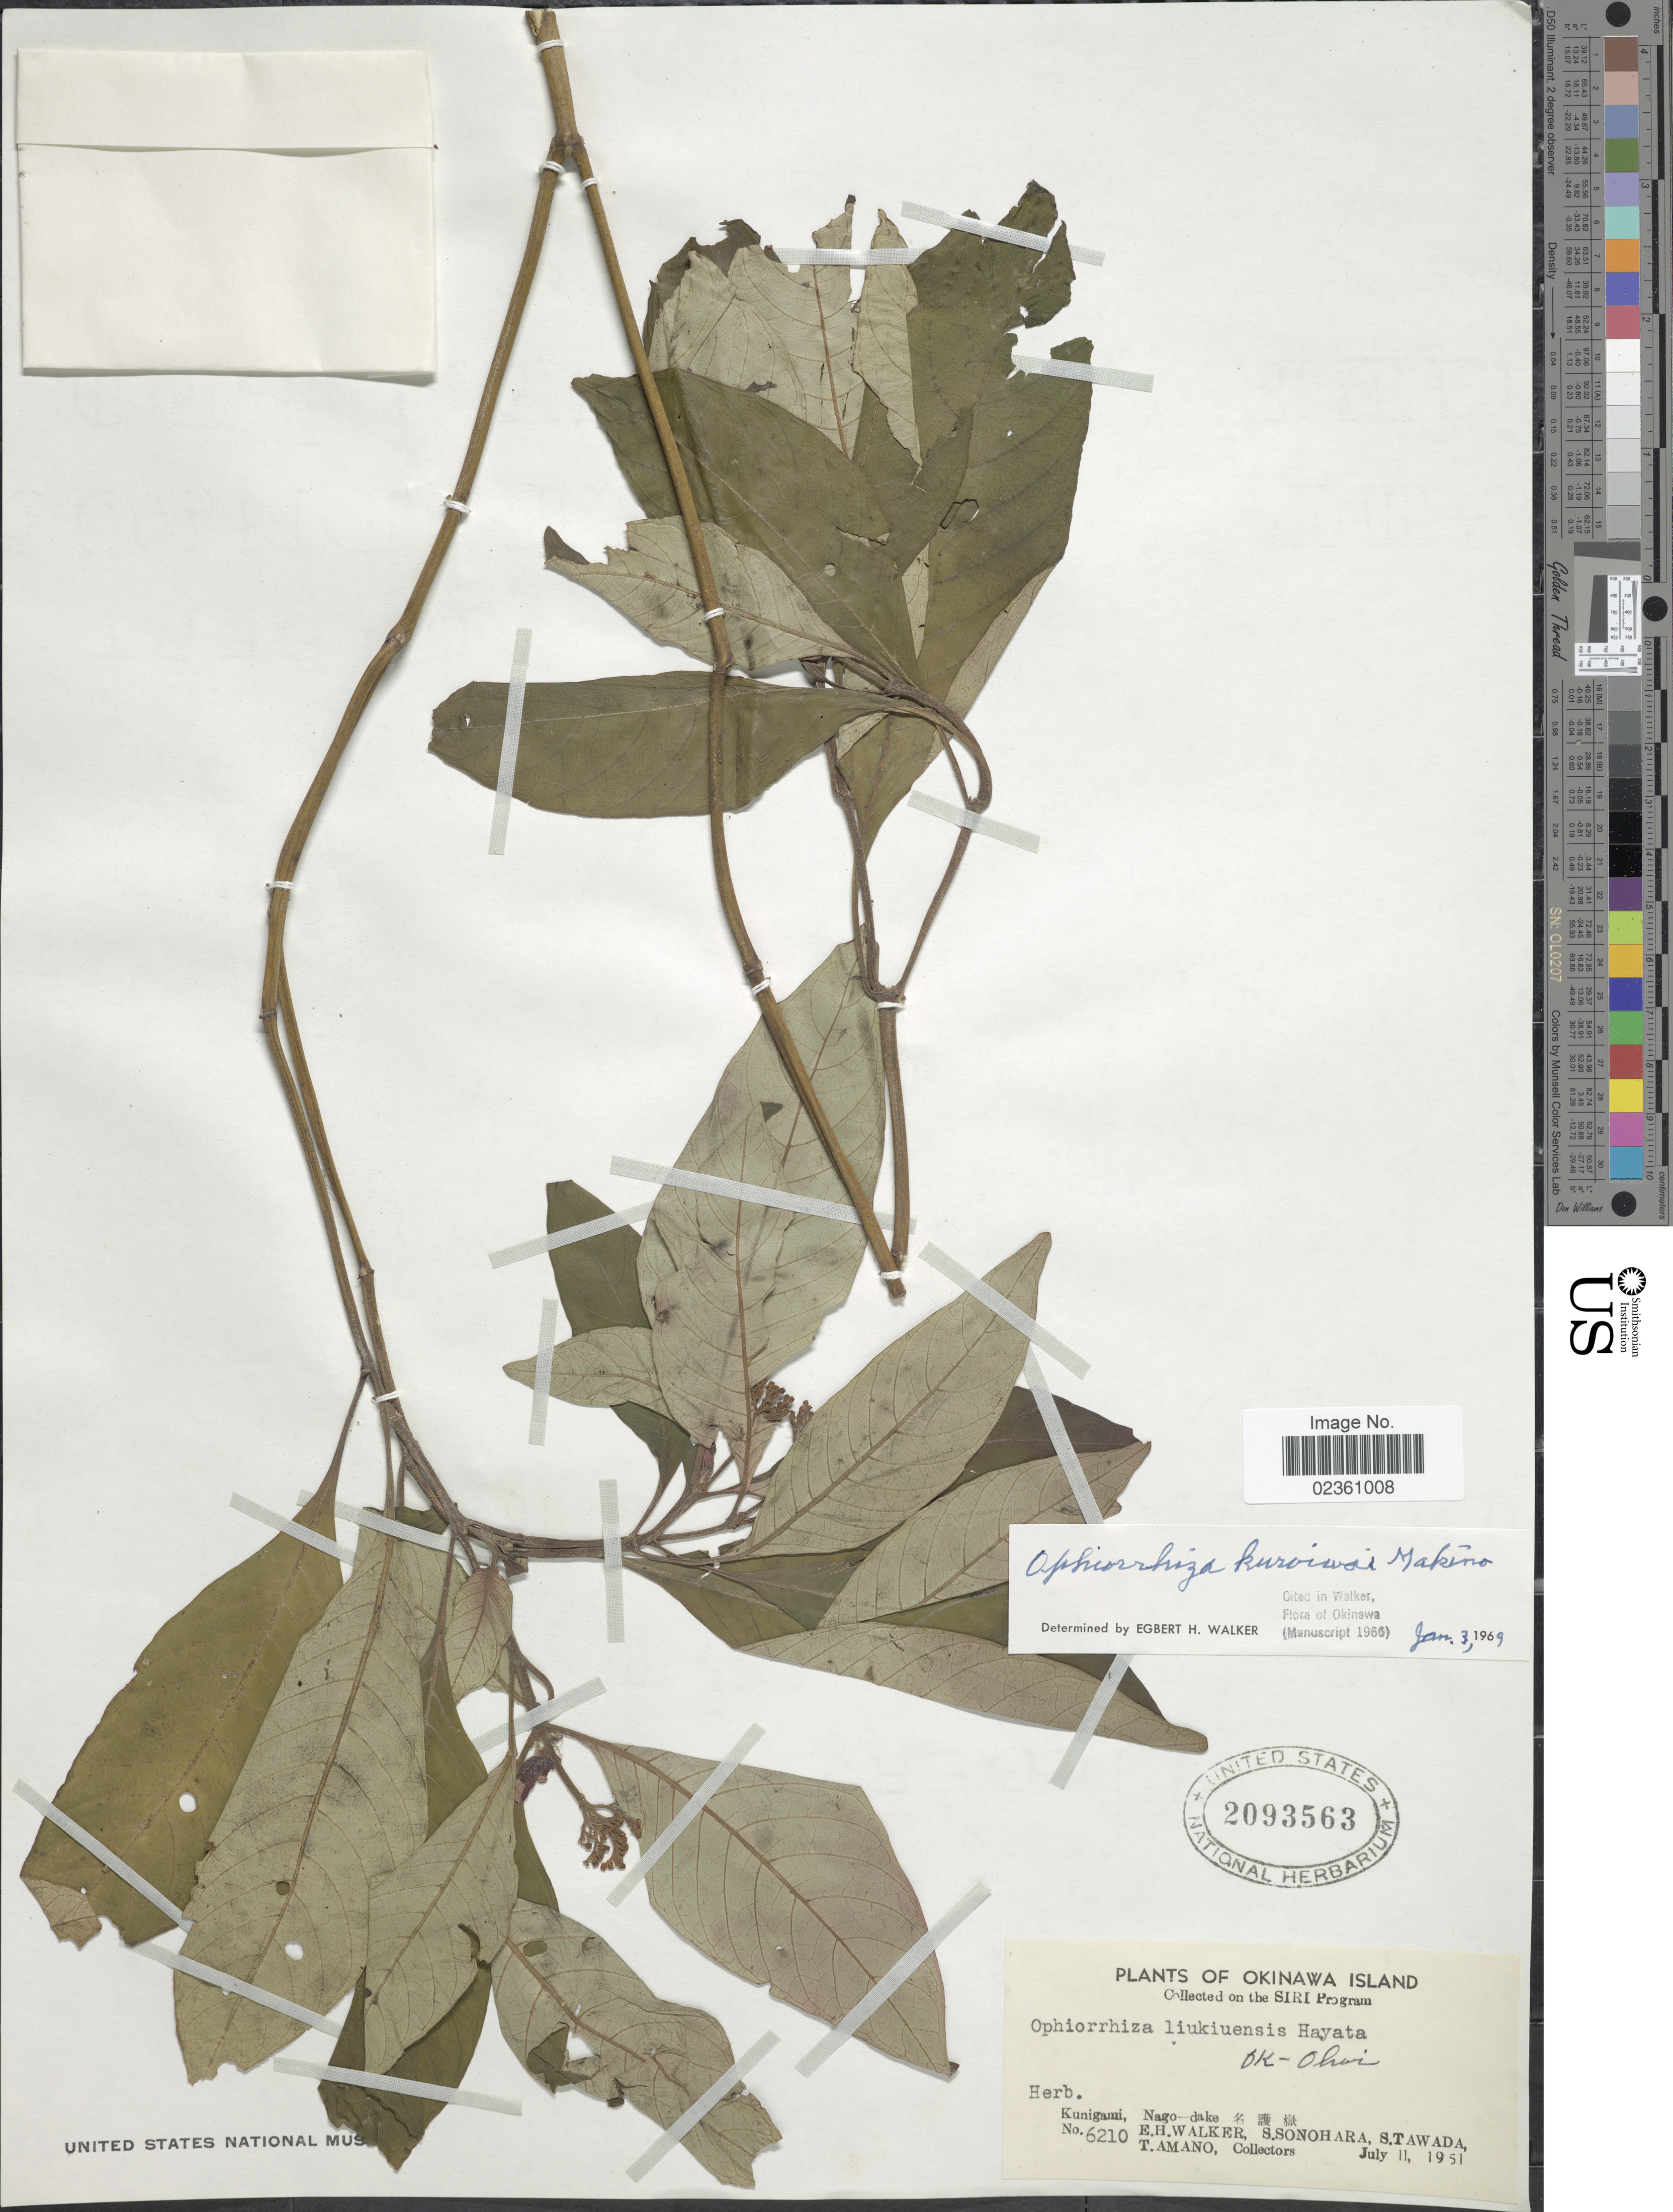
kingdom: Plantae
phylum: Tracheophyta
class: Magnoliopsida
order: Gentianales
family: Rubiaceae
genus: Ophiorrhiza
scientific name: Ophiorrhiza kuroiwai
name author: Makino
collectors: E. H. Walker, S. Sonohara, S. Tawada & T. Amano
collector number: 6210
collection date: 1951-07-11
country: Japan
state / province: Okinawa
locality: Okinawa Island, Kunigami, Nago-dake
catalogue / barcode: US 2093563